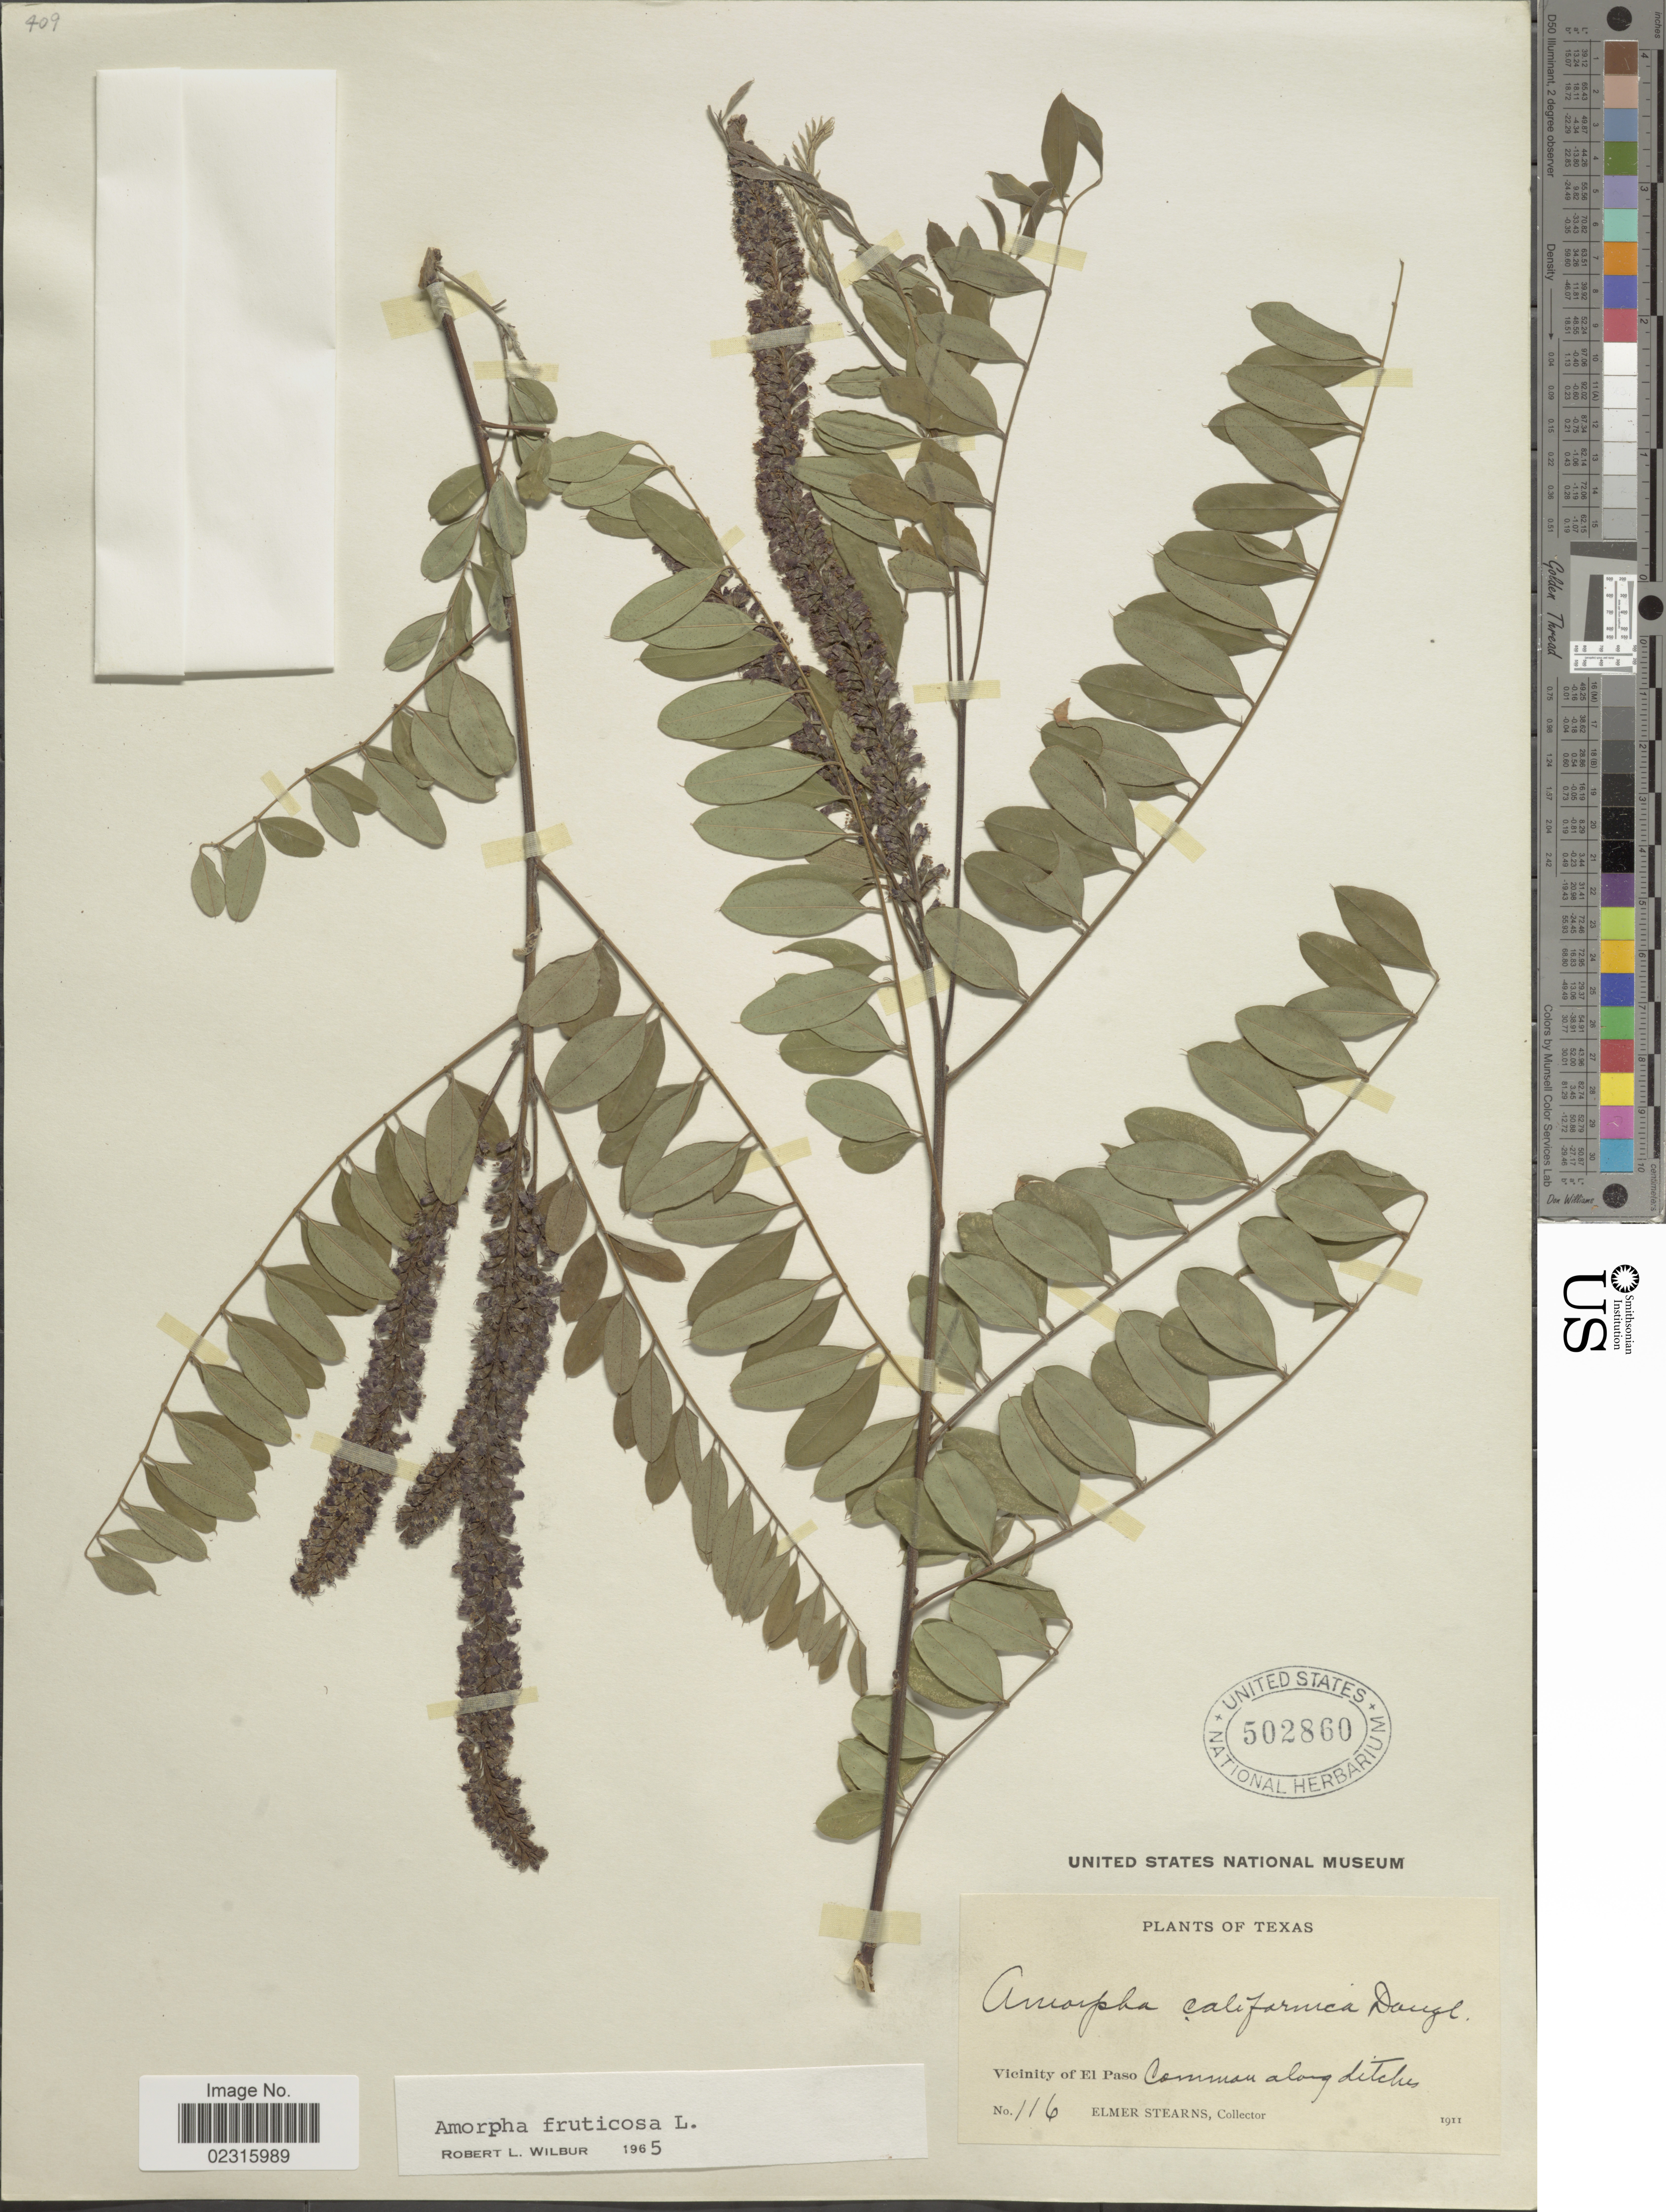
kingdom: Plantae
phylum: Tracheophyta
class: Magnoliopsida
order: Fabales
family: Fabaceae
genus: Amorpha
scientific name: Amorpha fruticosa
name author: L.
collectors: E. Stearns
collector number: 116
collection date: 1911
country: United States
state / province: Texas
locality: Vicinity of El paso, common along ditches.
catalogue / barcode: US 502860